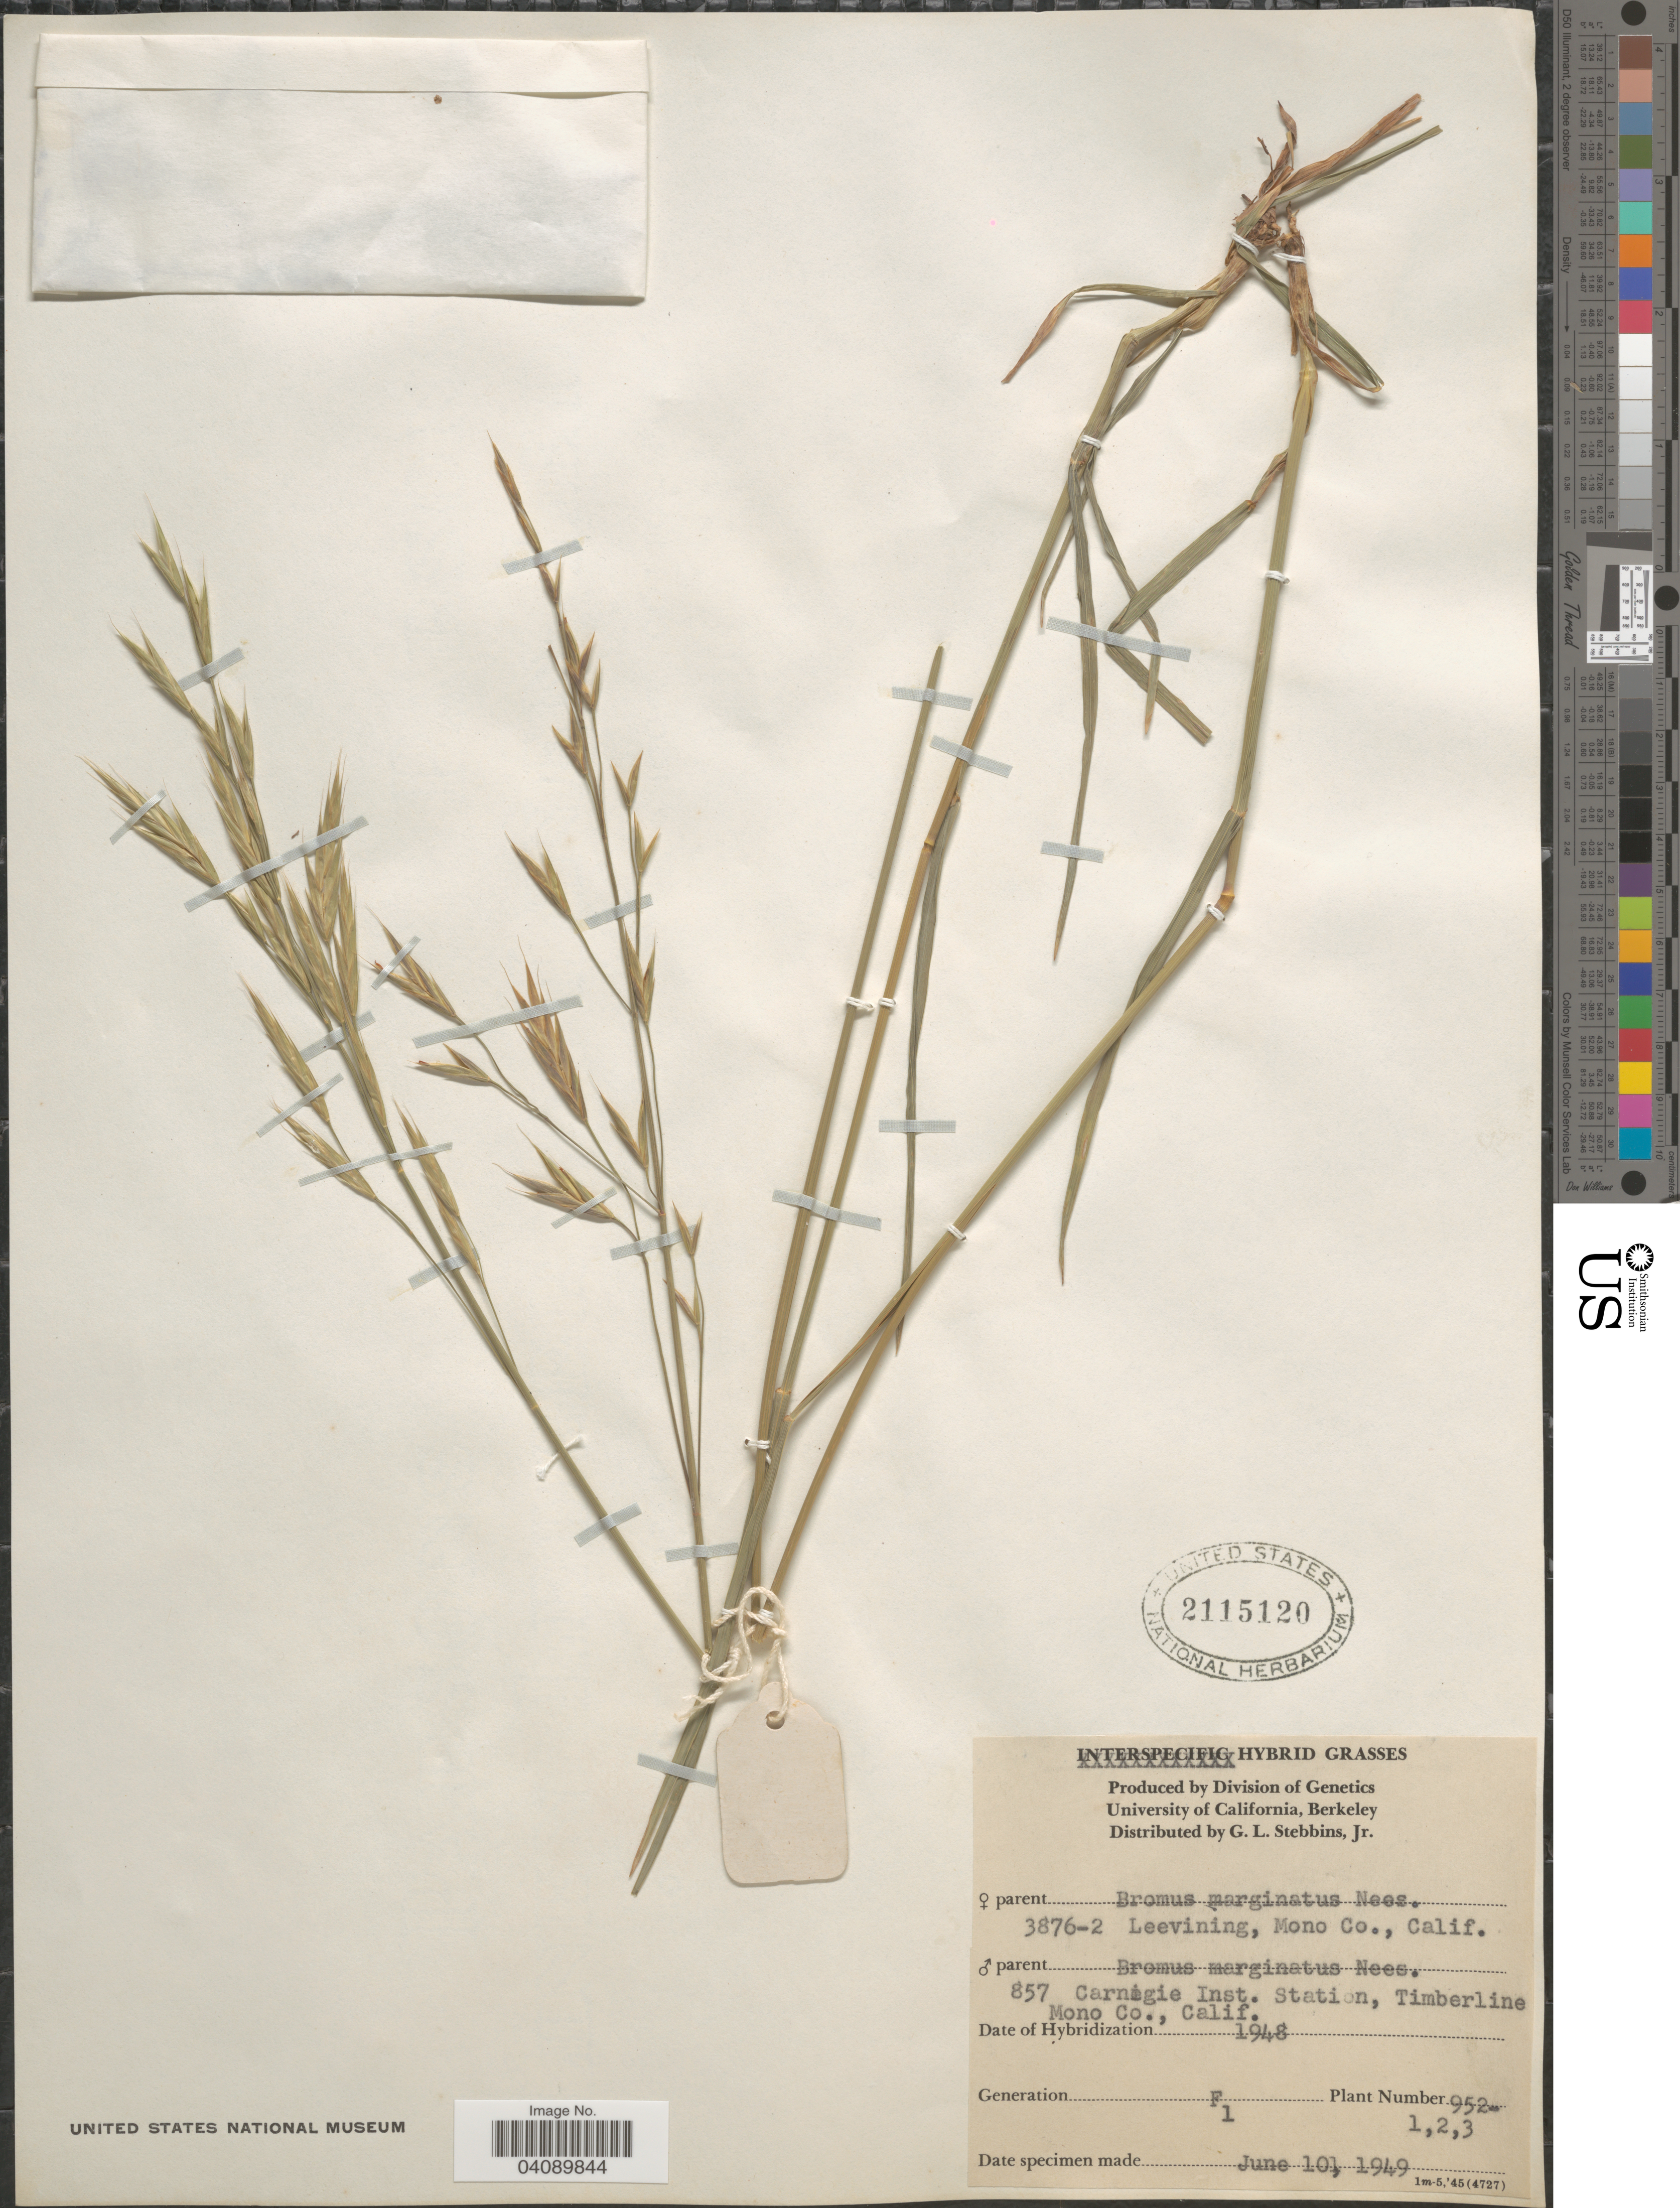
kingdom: Plantae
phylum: Tracheophyta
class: Liliopsida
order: Poales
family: Poaceae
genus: Bromus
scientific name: Bromus marginatus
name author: Nees ex Steud.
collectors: G. L. Stebbins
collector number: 952-1,2,3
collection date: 1949-06-10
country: United States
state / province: California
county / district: Alameda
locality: University of California, Berkeley.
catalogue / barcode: US 2115120